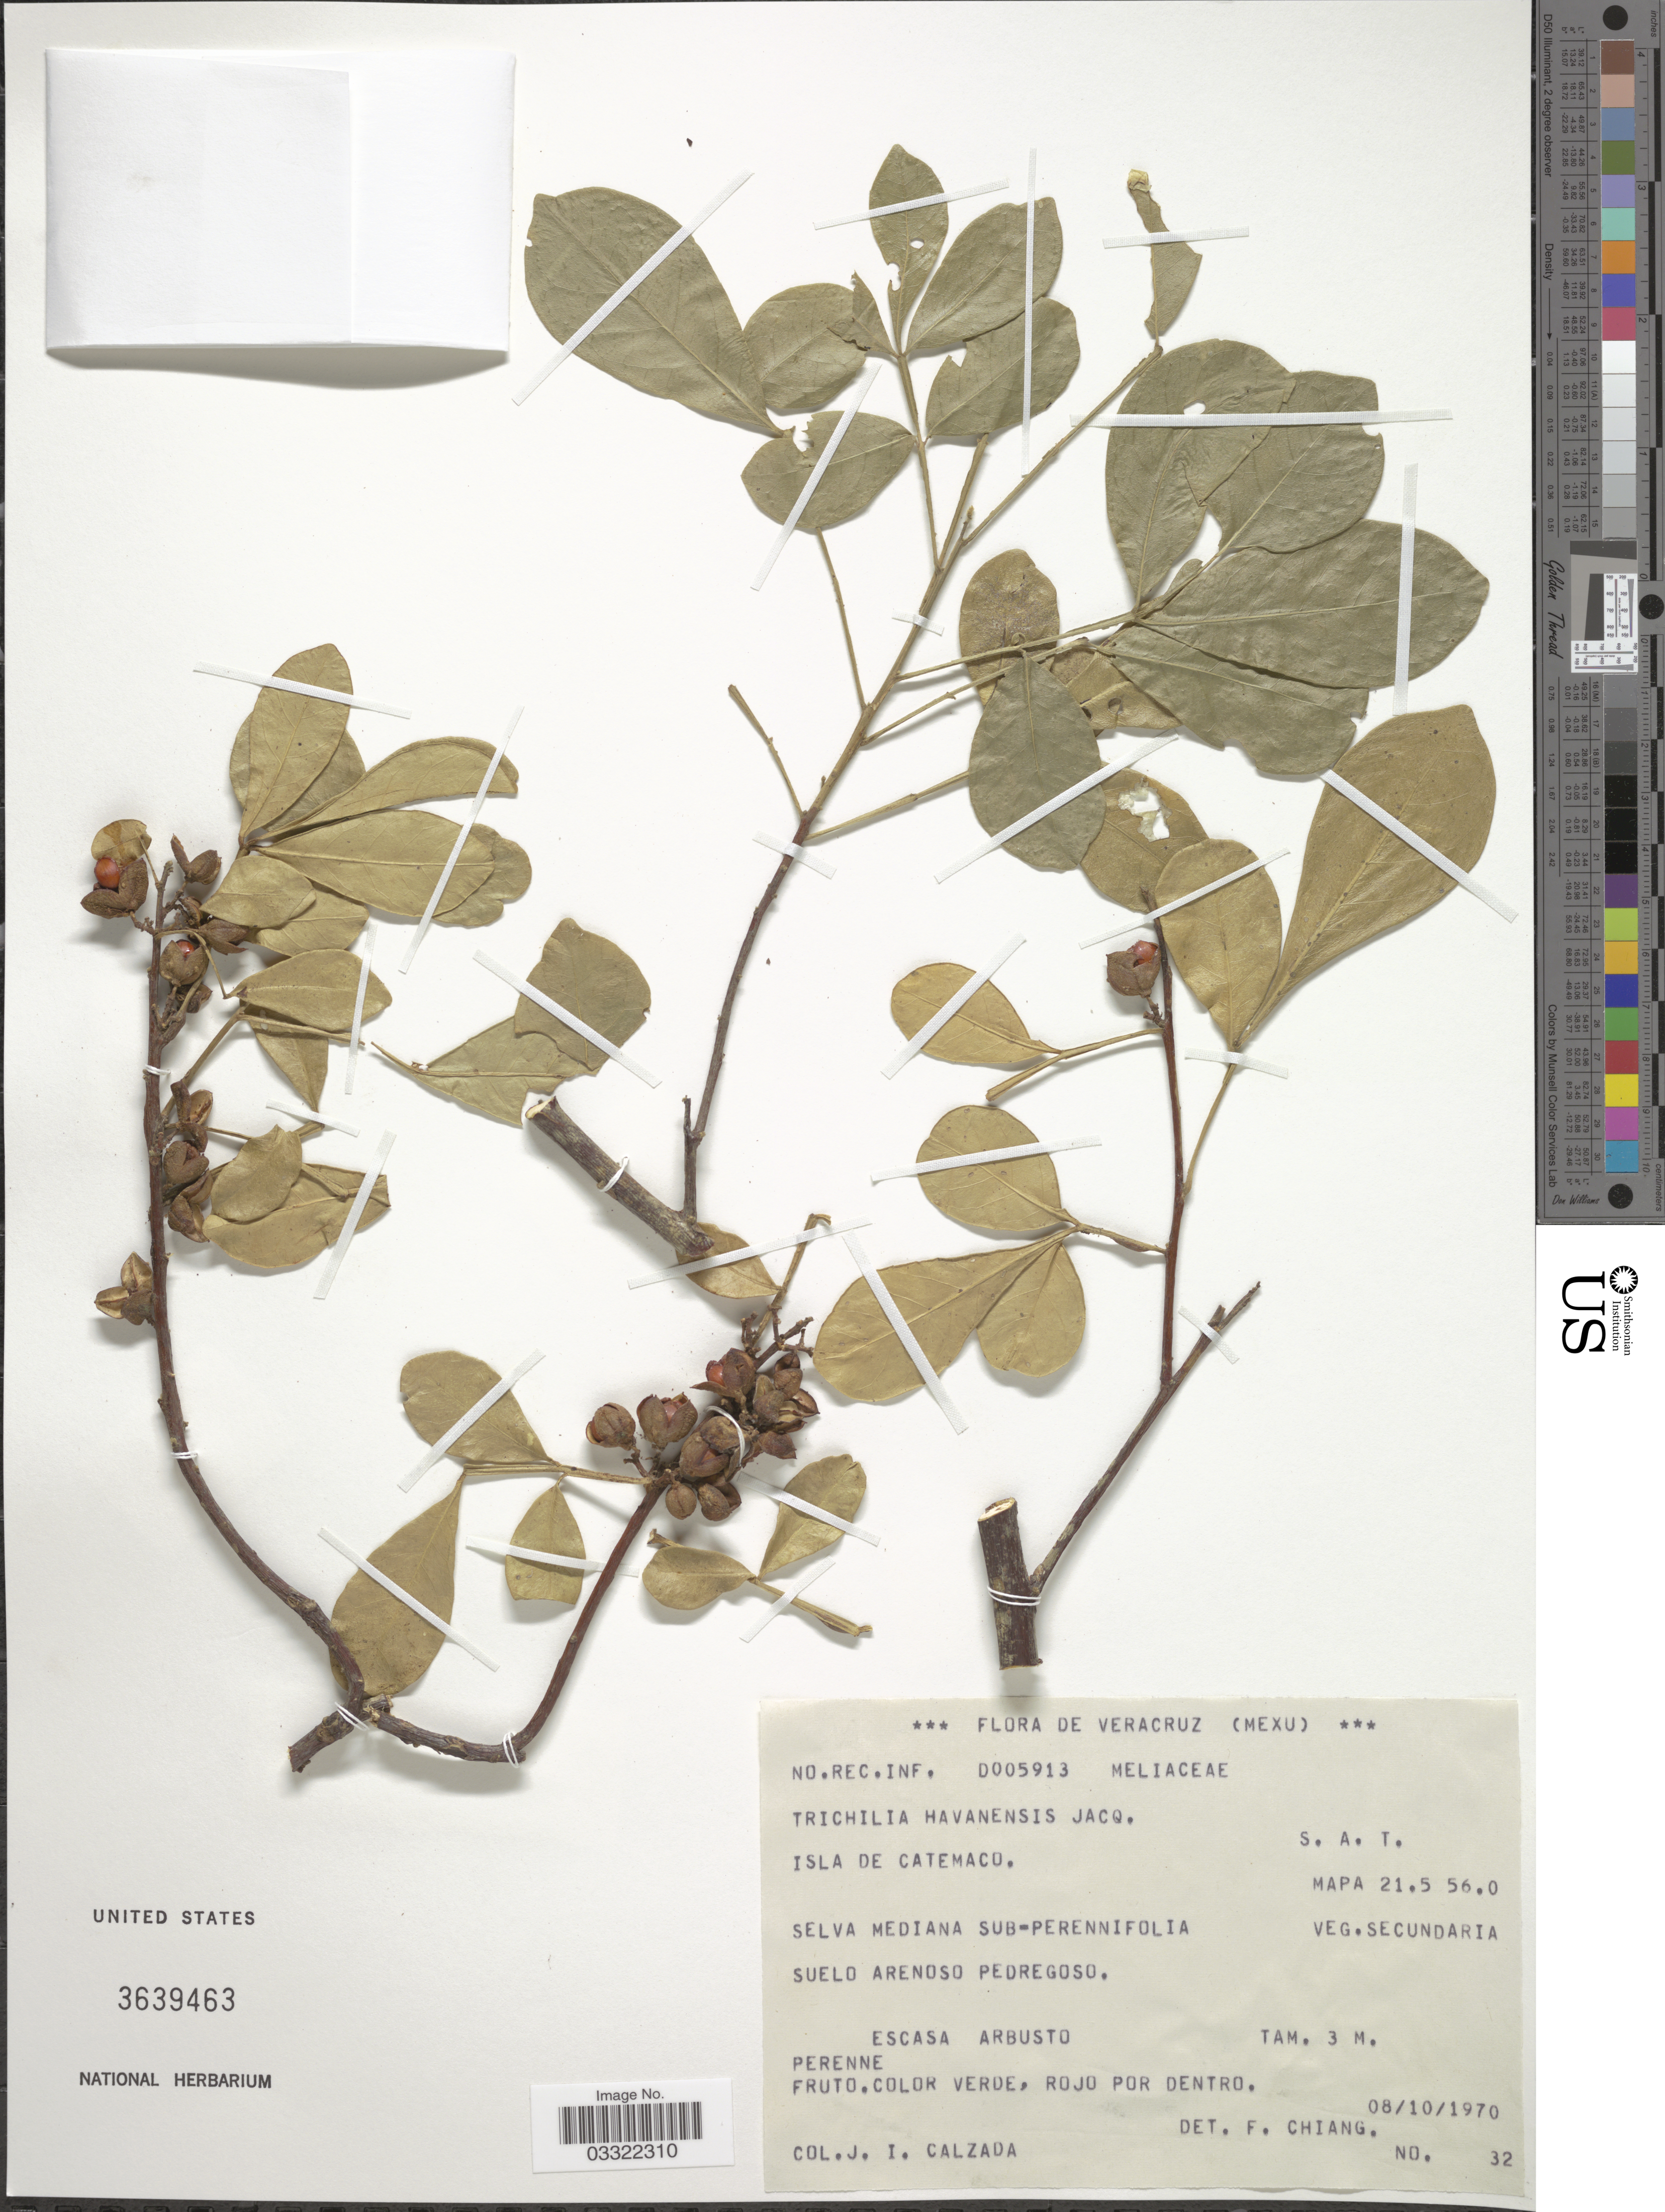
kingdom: Plantae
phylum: Tracheophyta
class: Magnoliopsida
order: Sapindales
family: Meliaceae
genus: Trichilia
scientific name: Trichilia havanensis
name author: Jacq.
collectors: J. I. Calzada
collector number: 32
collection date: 1970-10-08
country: Mexico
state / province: Veracruz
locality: Veracruz. Isla de Catemaco. S.A.T. Mapa 21.5 56.0.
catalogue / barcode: US 3639463